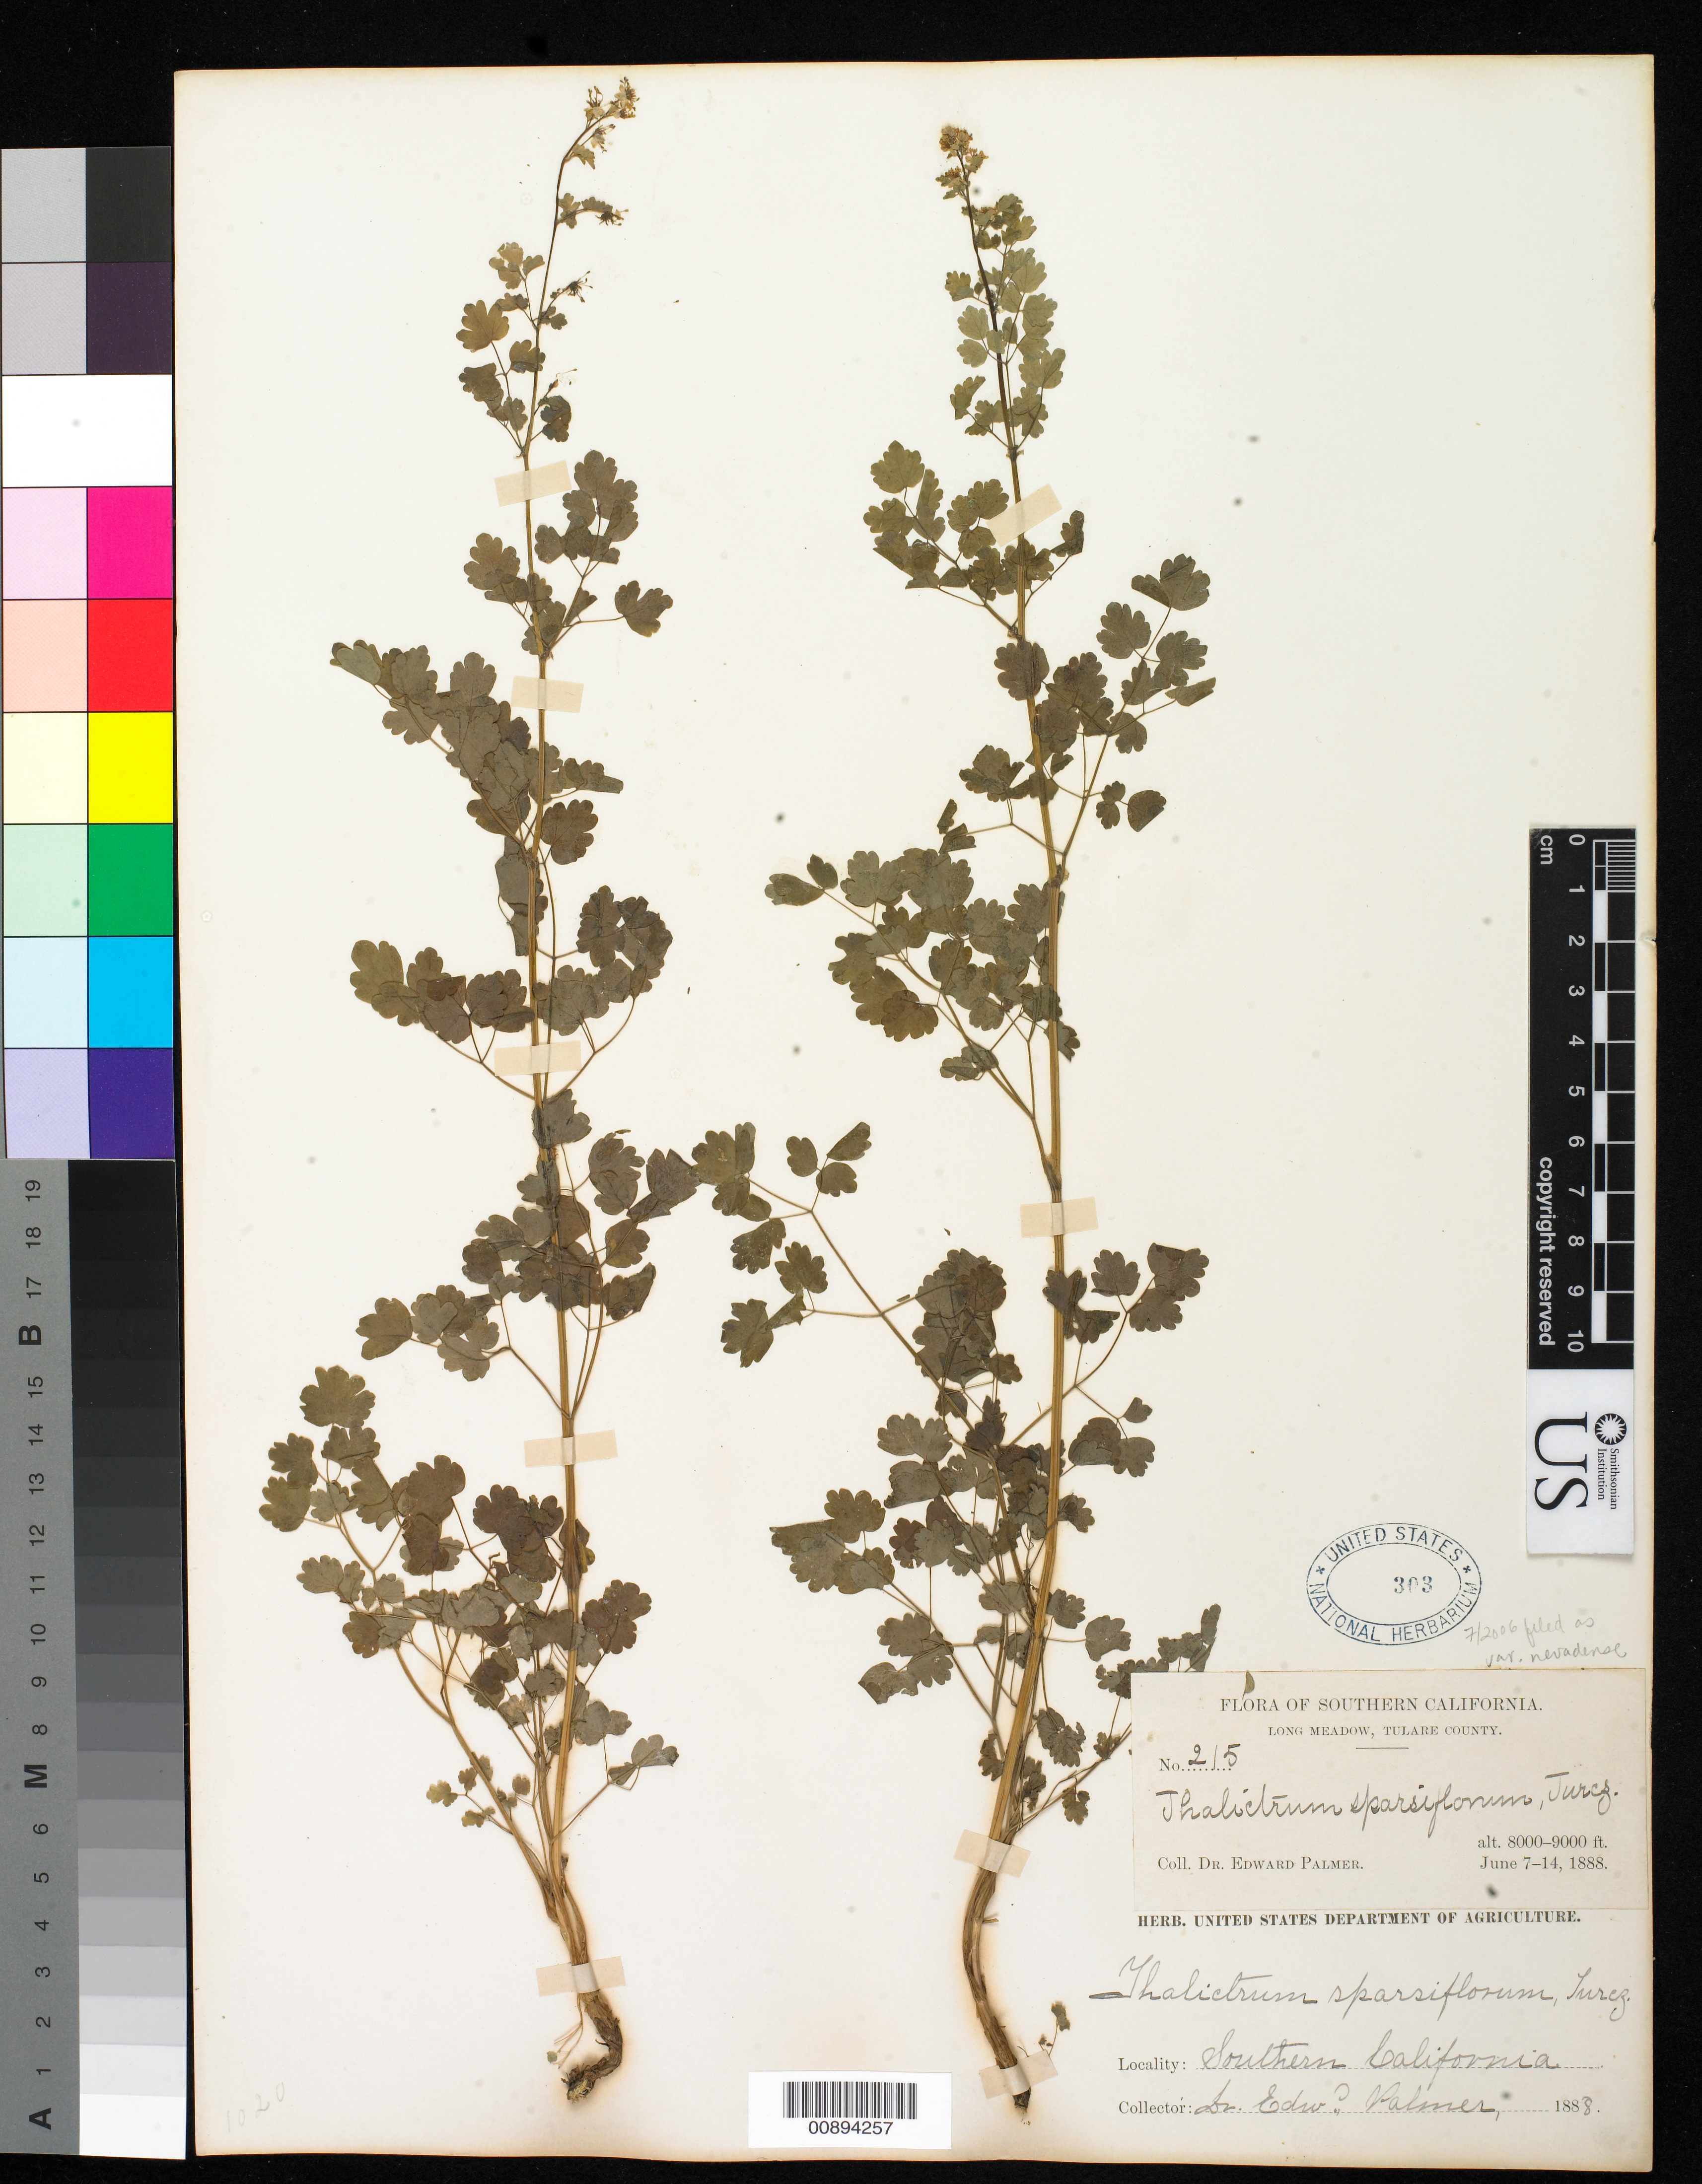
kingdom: Plantae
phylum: Tracheophyta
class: Magnoliopsida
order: Ranunculales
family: Ranunculaceae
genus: Thalictrum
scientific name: Thalictrum sparsiflorum var. nevadense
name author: B. Boivin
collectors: E. Palmer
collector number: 215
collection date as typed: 07 Jun 1888 to 14 Jun 1888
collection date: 1888-06-07/1888-06-14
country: United States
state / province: California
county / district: Tulare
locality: Long Meadow, Tulare County, California.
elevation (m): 2438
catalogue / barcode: US 303